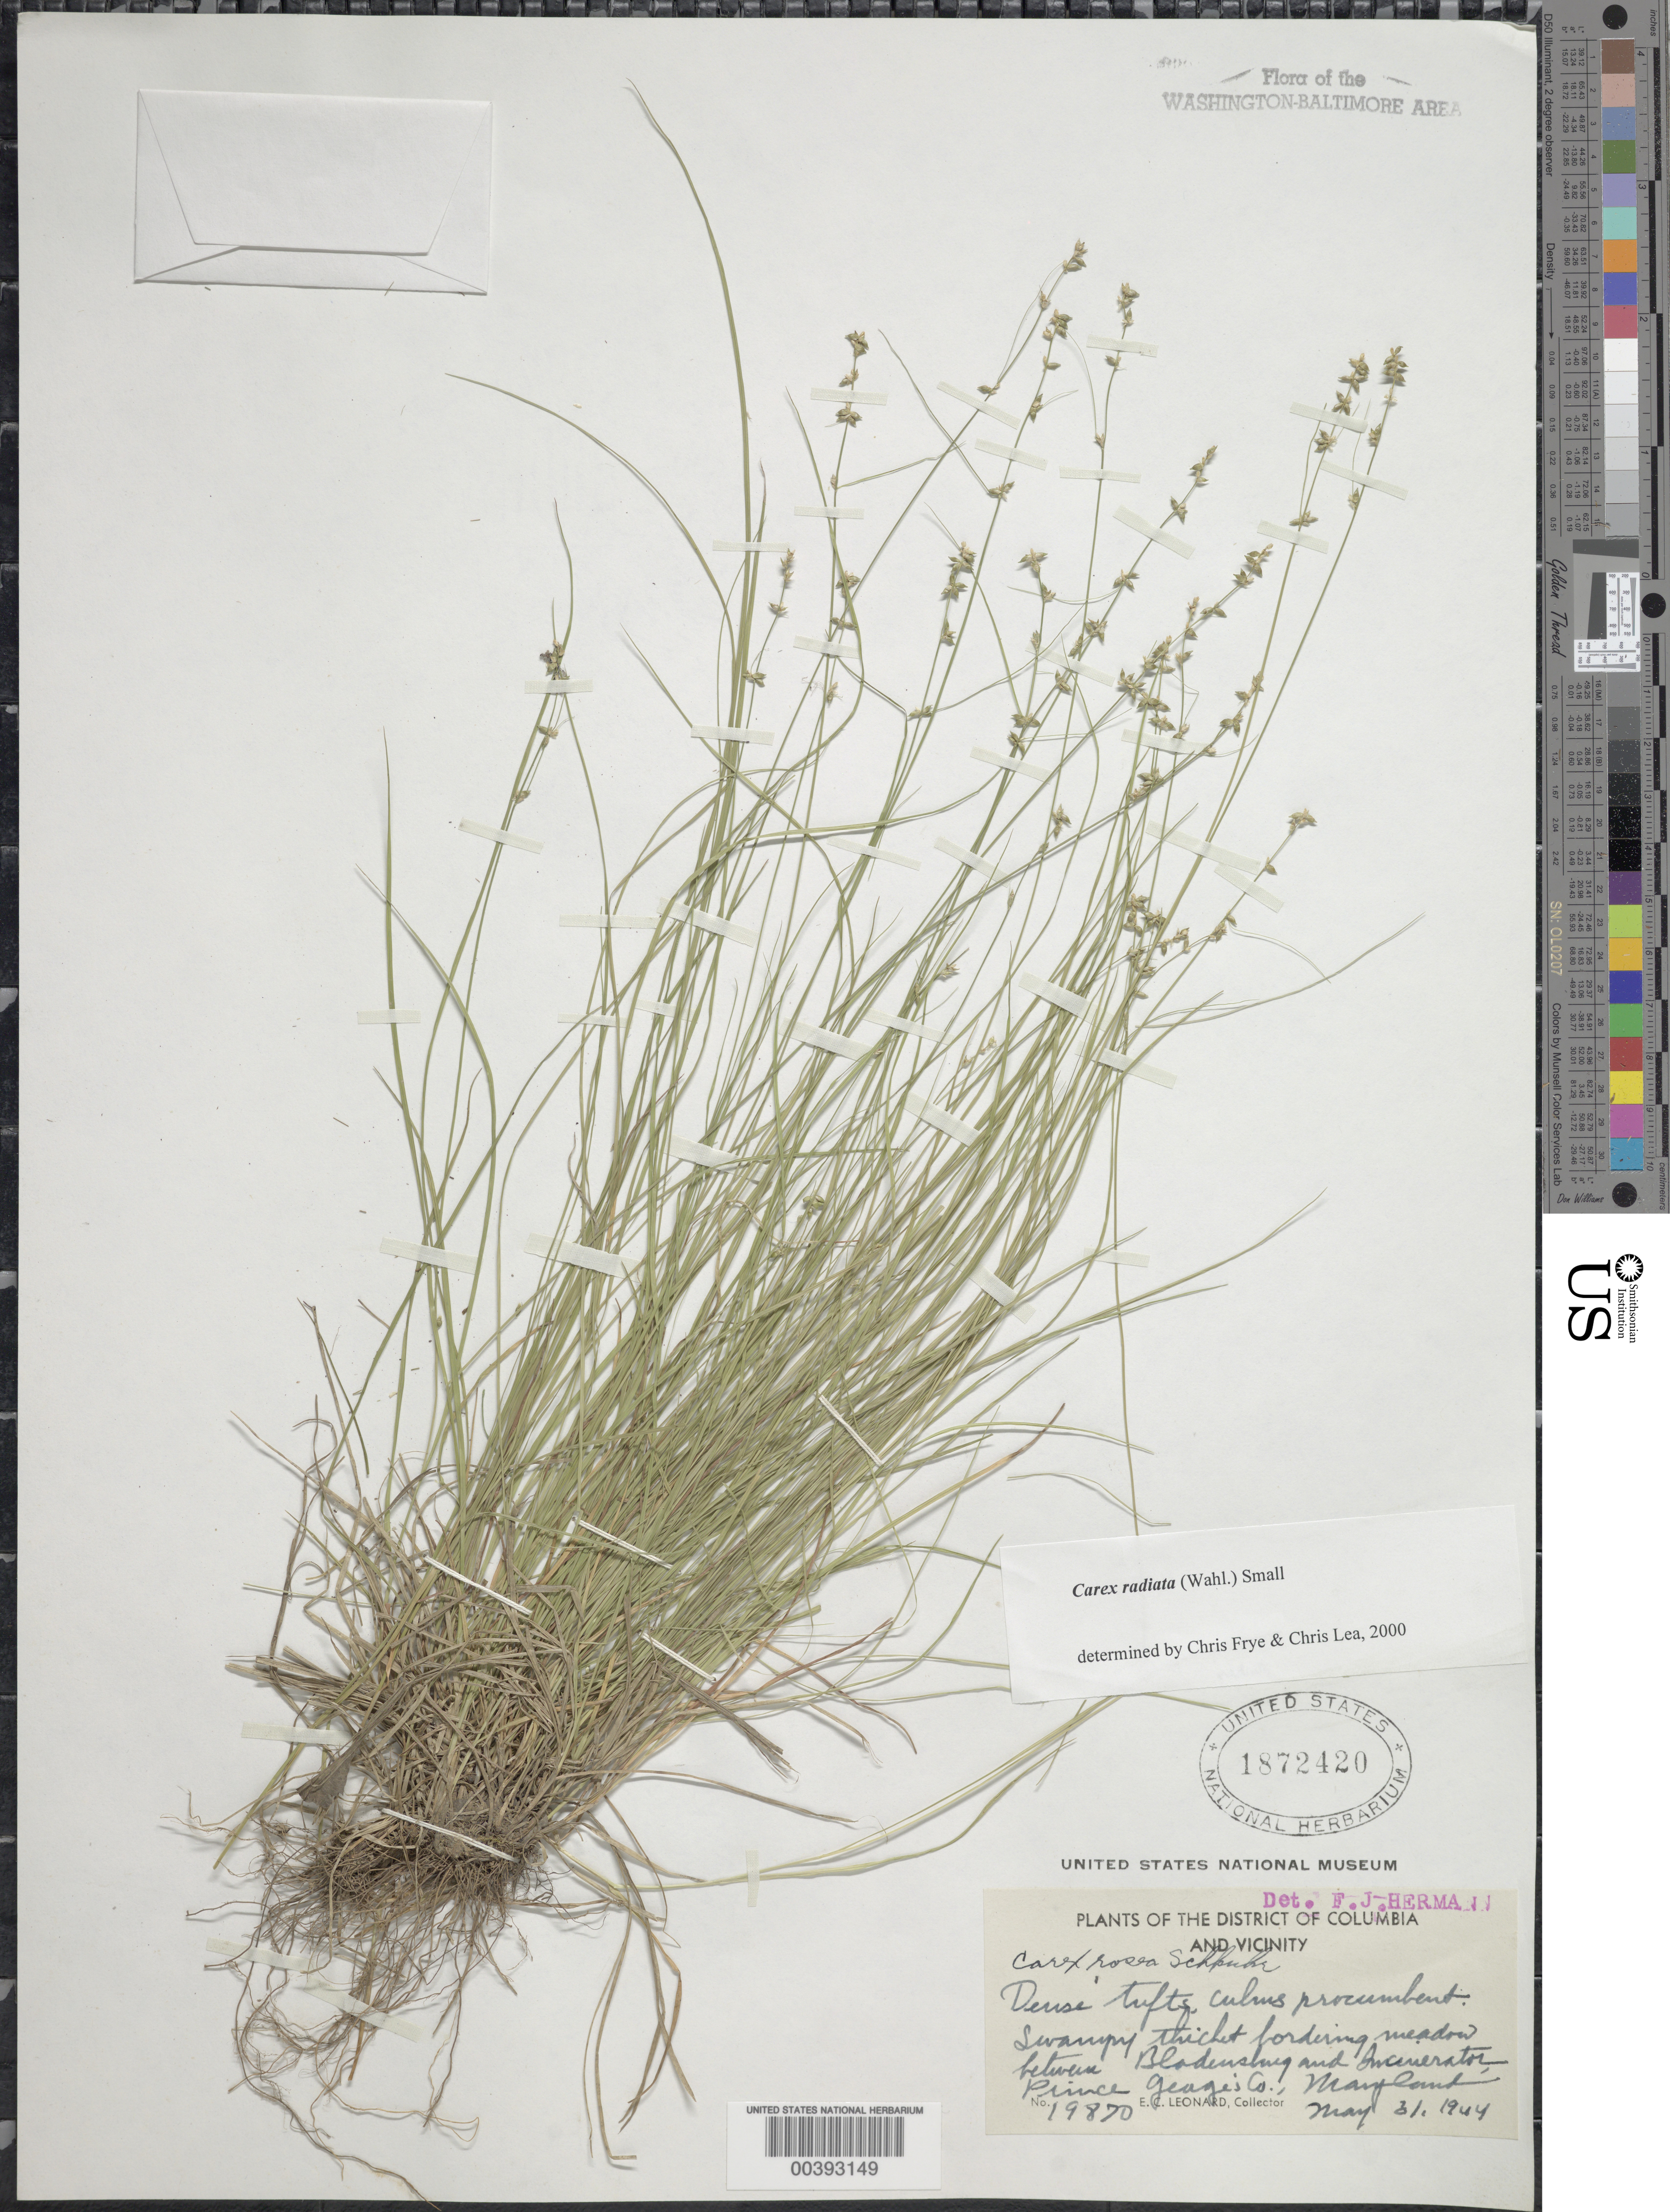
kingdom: Plantae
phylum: Tracheophyta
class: Liliopsida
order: Poales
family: Cyperaceae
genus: Carex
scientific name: Carex radiata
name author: (Wahlenb.) Small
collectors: E. C. Leonard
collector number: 19870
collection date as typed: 31 May 1944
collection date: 1944-05-31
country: United States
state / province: Maryland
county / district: Prince George's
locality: between Bladensburg and Incinerator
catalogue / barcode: US 1872420